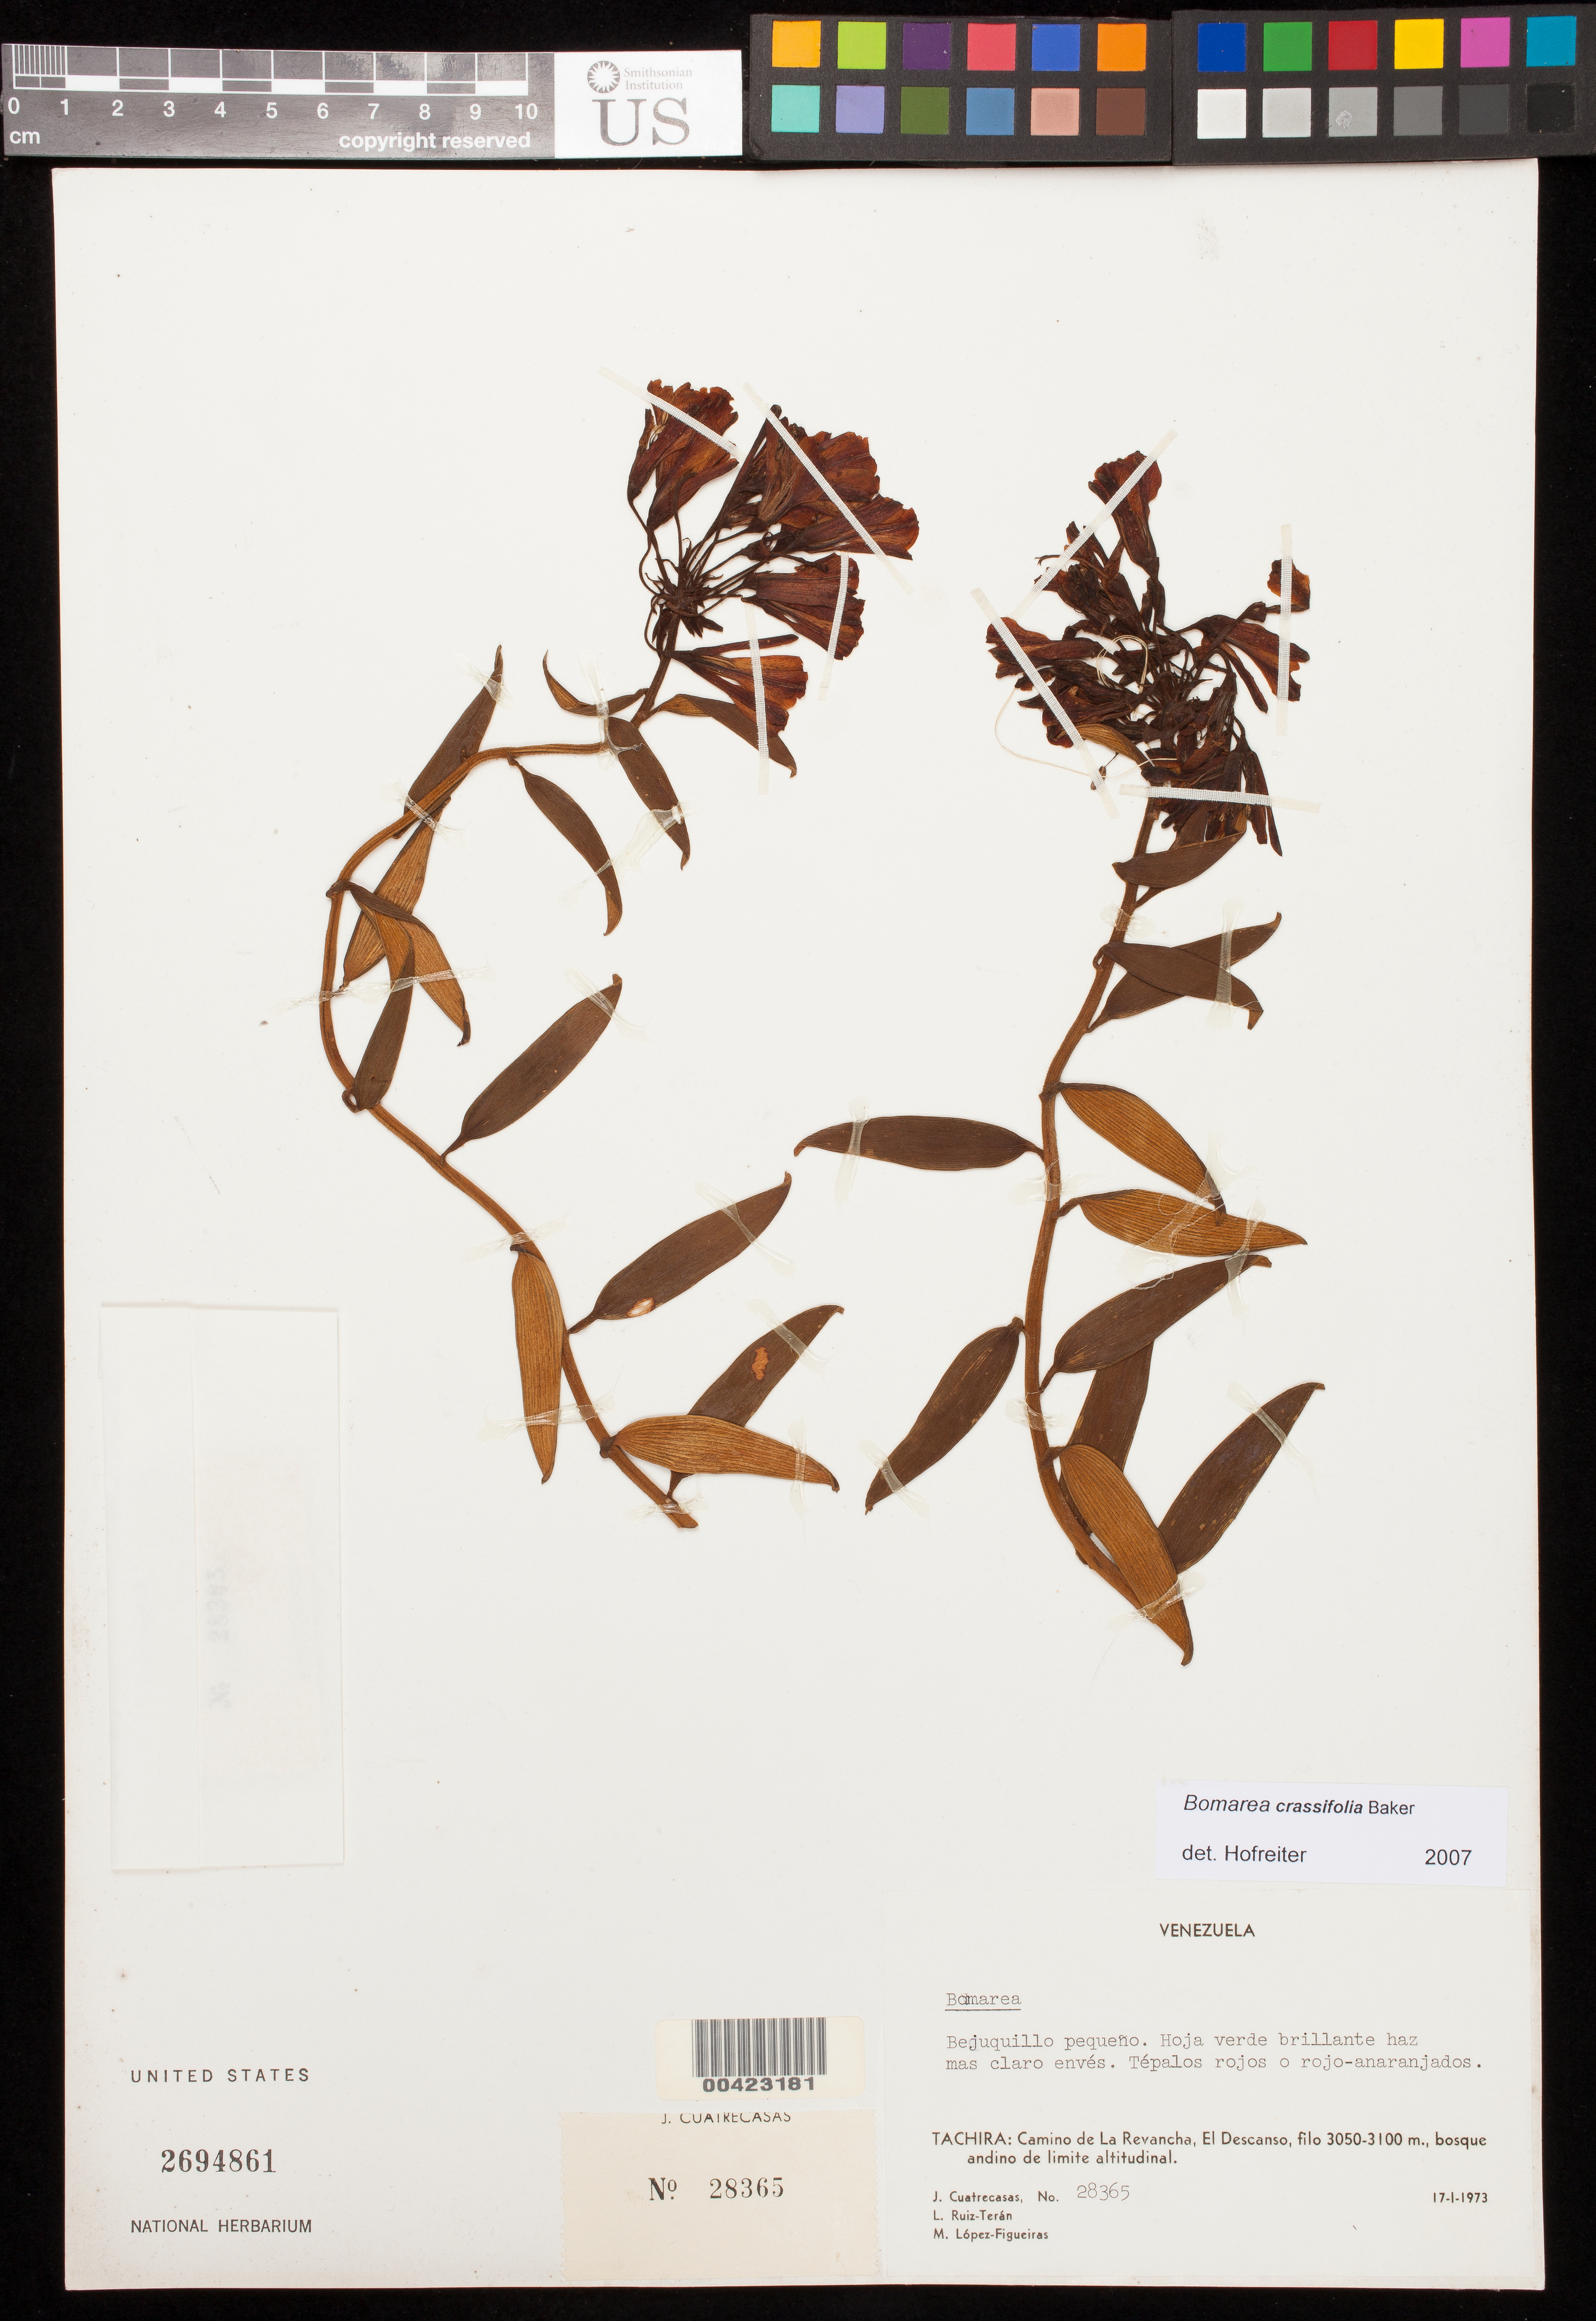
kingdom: Plantae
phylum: Tracheophyta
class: Liliopsida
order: Liliales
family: Alstroemeriaceae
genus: Bomarea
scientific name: Bomarea sp.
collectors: J. Cuatrecasas, L. E. Ruíz-Terán & M. López Figueiras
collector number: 28365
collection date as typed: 17 Jan 1973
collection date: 1973-01-17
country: Venezuela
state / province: Tachira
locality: Hoya del rio tachira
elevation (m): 3050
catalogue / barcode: US 3694861